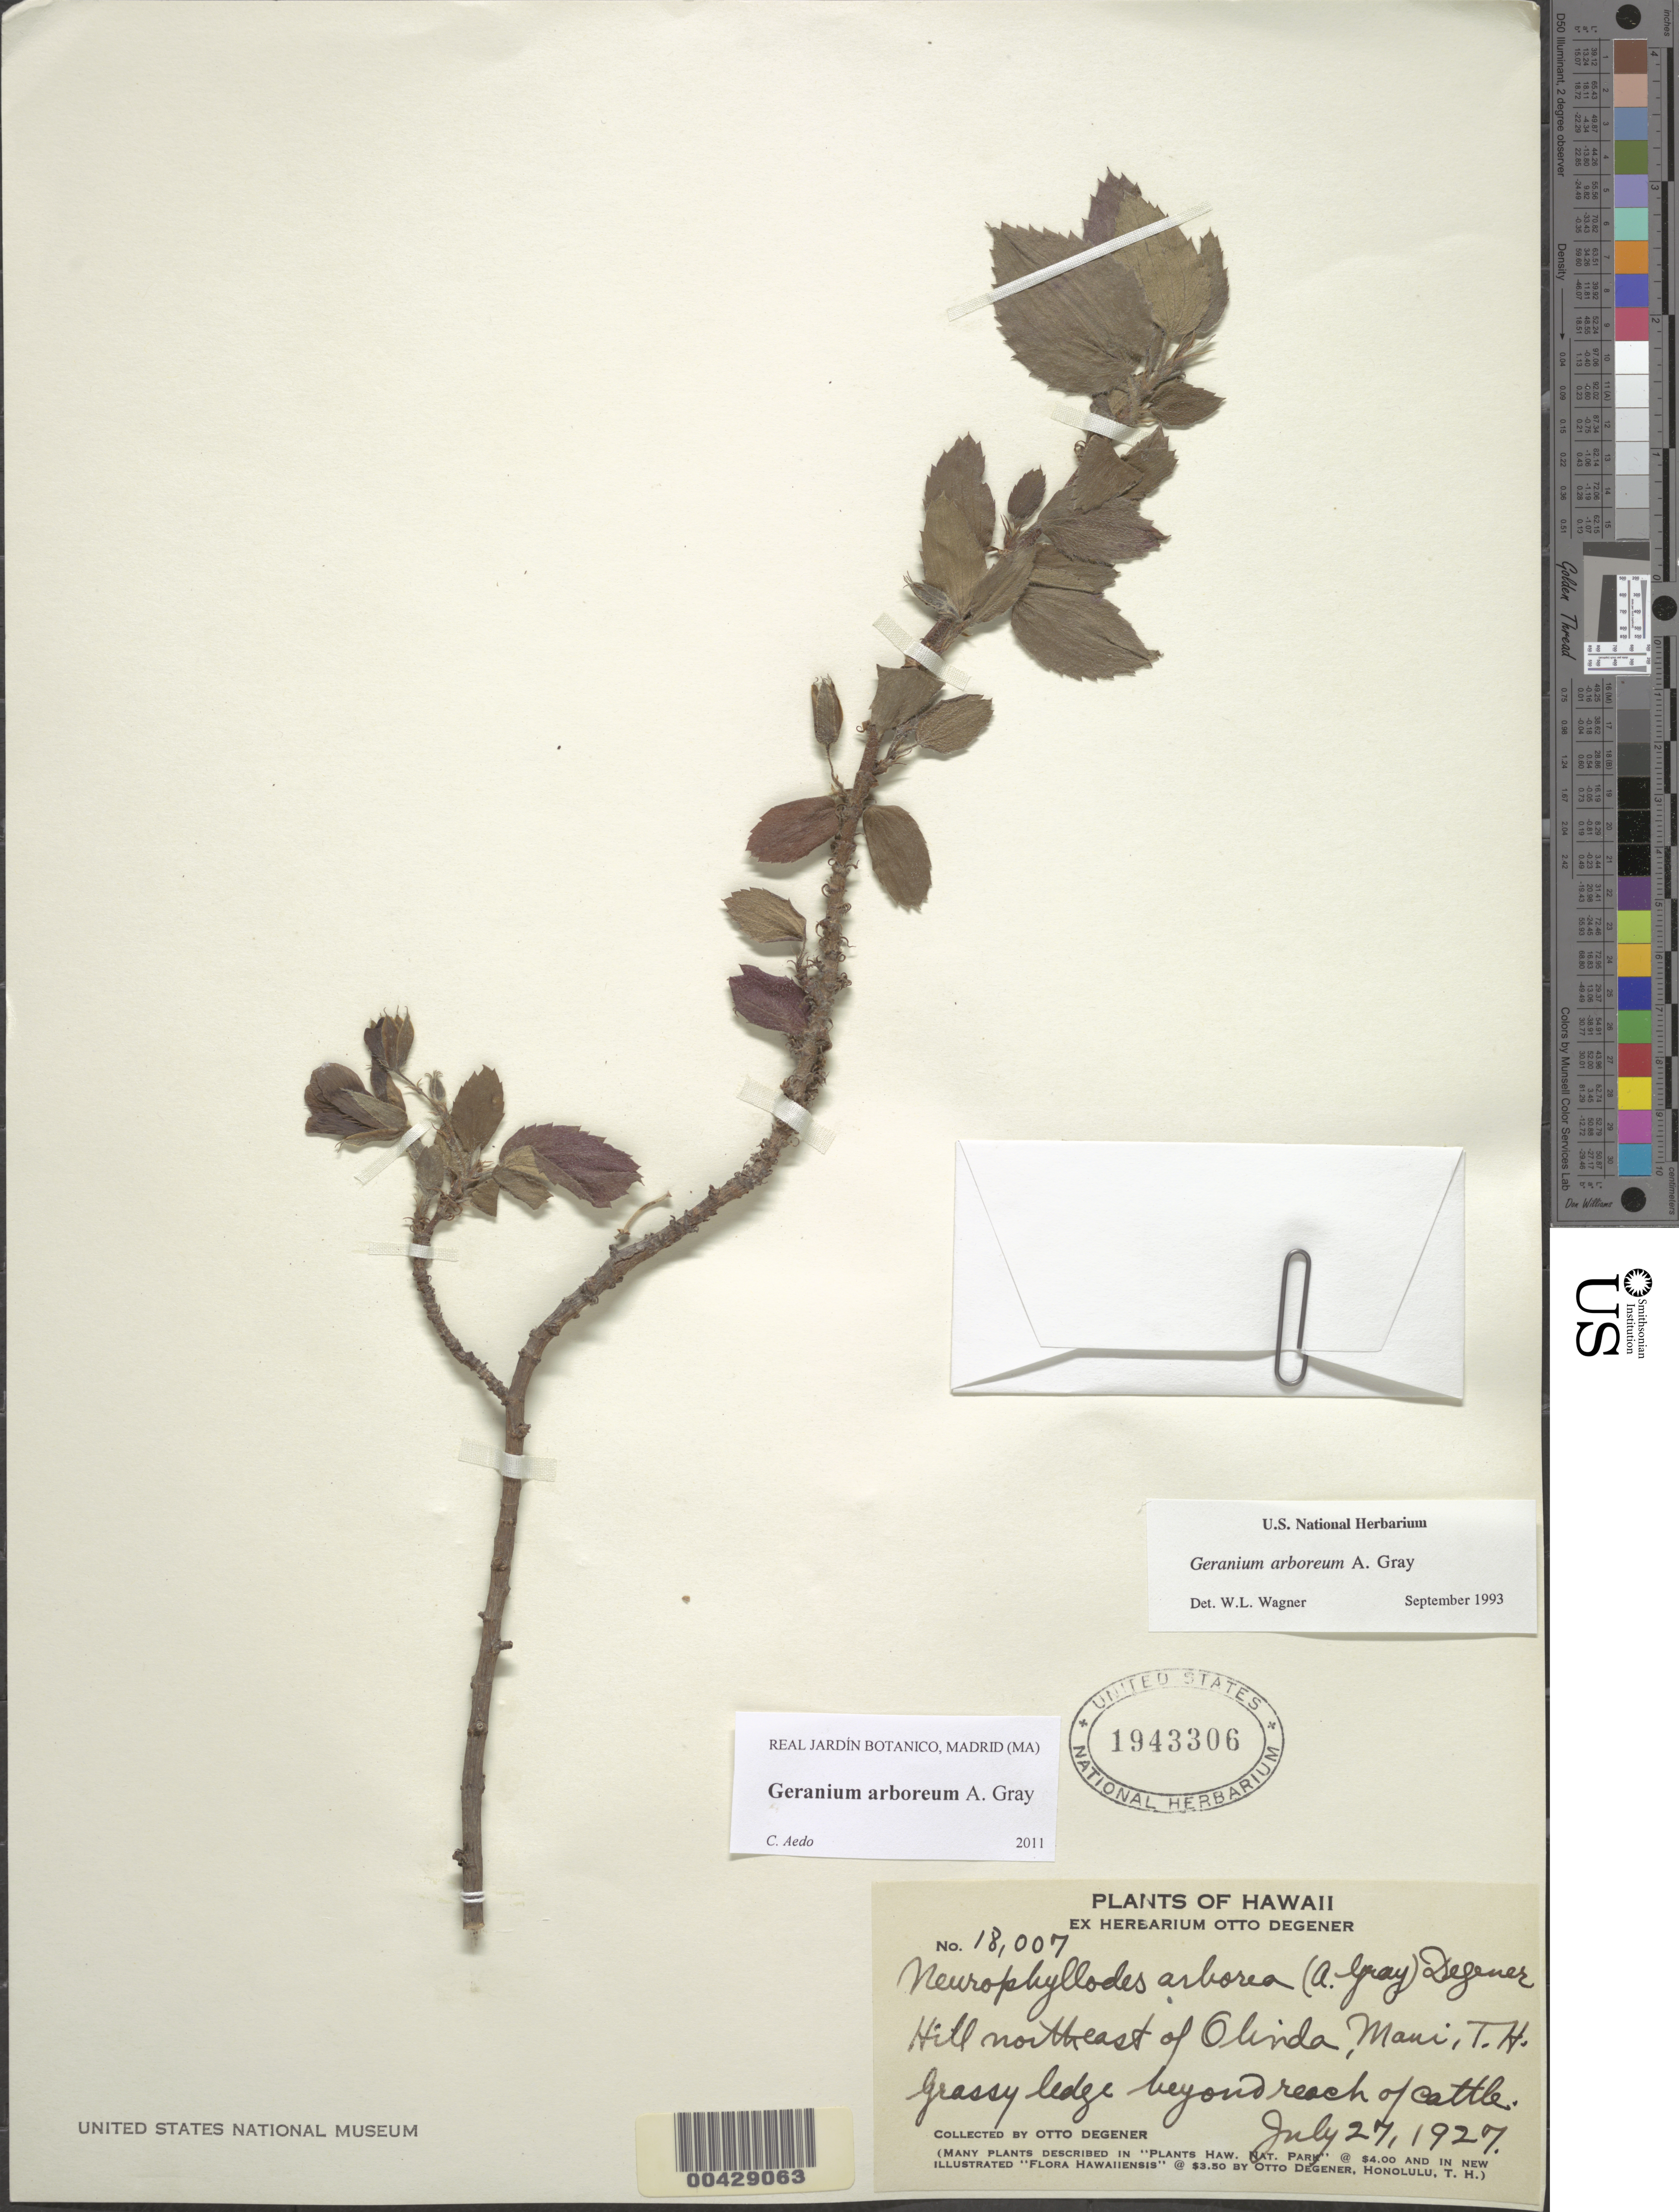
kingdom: Plantae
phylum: Tracheophyta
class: Magnoliopsida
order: Geraniales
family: Geraniaceae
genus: Geranium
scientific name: Geranium arboreum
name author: A. Gray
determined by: Wagner, W. L., (BOT), Smithsonian Institution - National Museum of Natural History (UNITED STATES)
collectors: O. Degener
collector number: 18007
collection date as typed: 27 Jul 1927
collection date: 1927-07-27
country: United States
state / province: Hawaii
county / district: Maui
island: Maui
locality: Hill northeast of Olinda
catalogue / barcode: US 1943306